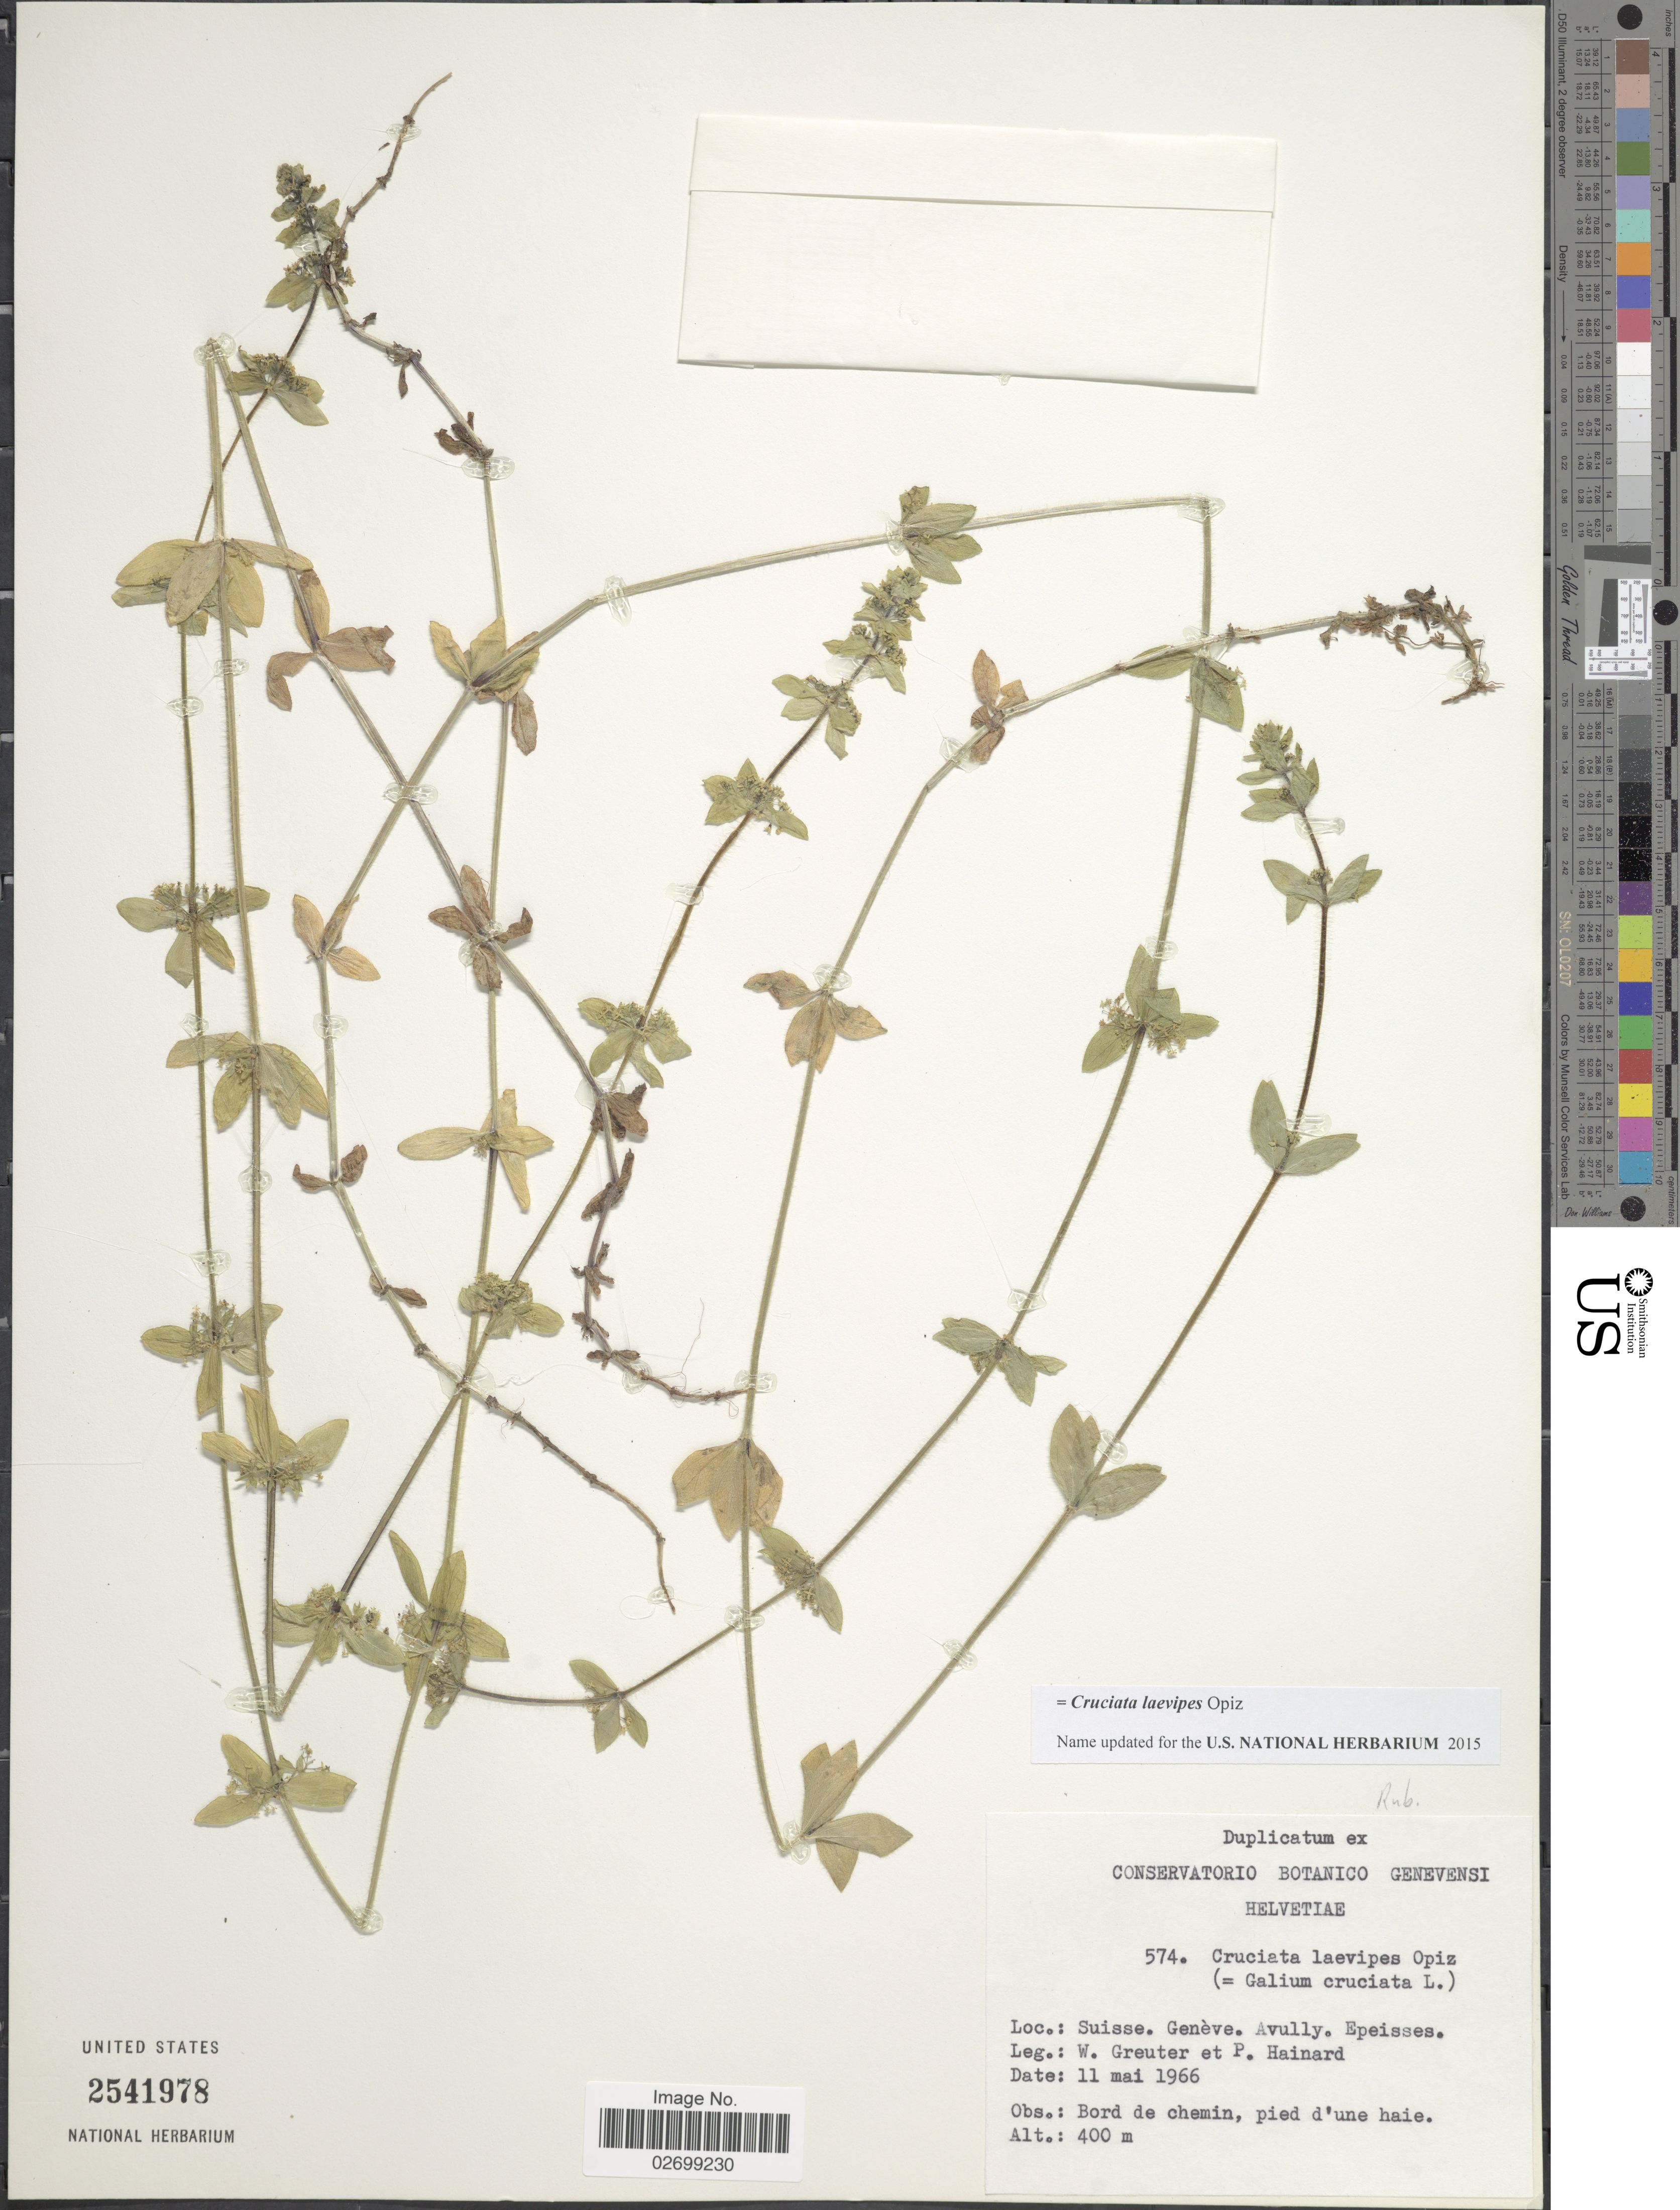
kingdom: Plantae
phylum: Tracheophyta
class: Magnoliopsida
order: Gentianales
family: Rubiaceae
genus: Cruciata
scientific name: Cruciata laevipes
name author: Opiz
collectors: W. Greuter & P. Hainard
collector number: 574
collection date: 1966-05-11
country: Switzerland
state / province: Genève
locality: Suisse, Geneve, Avully, Epeisses, Borde de chemin, pied d'une haie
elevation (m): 400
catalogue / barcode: US 2541978